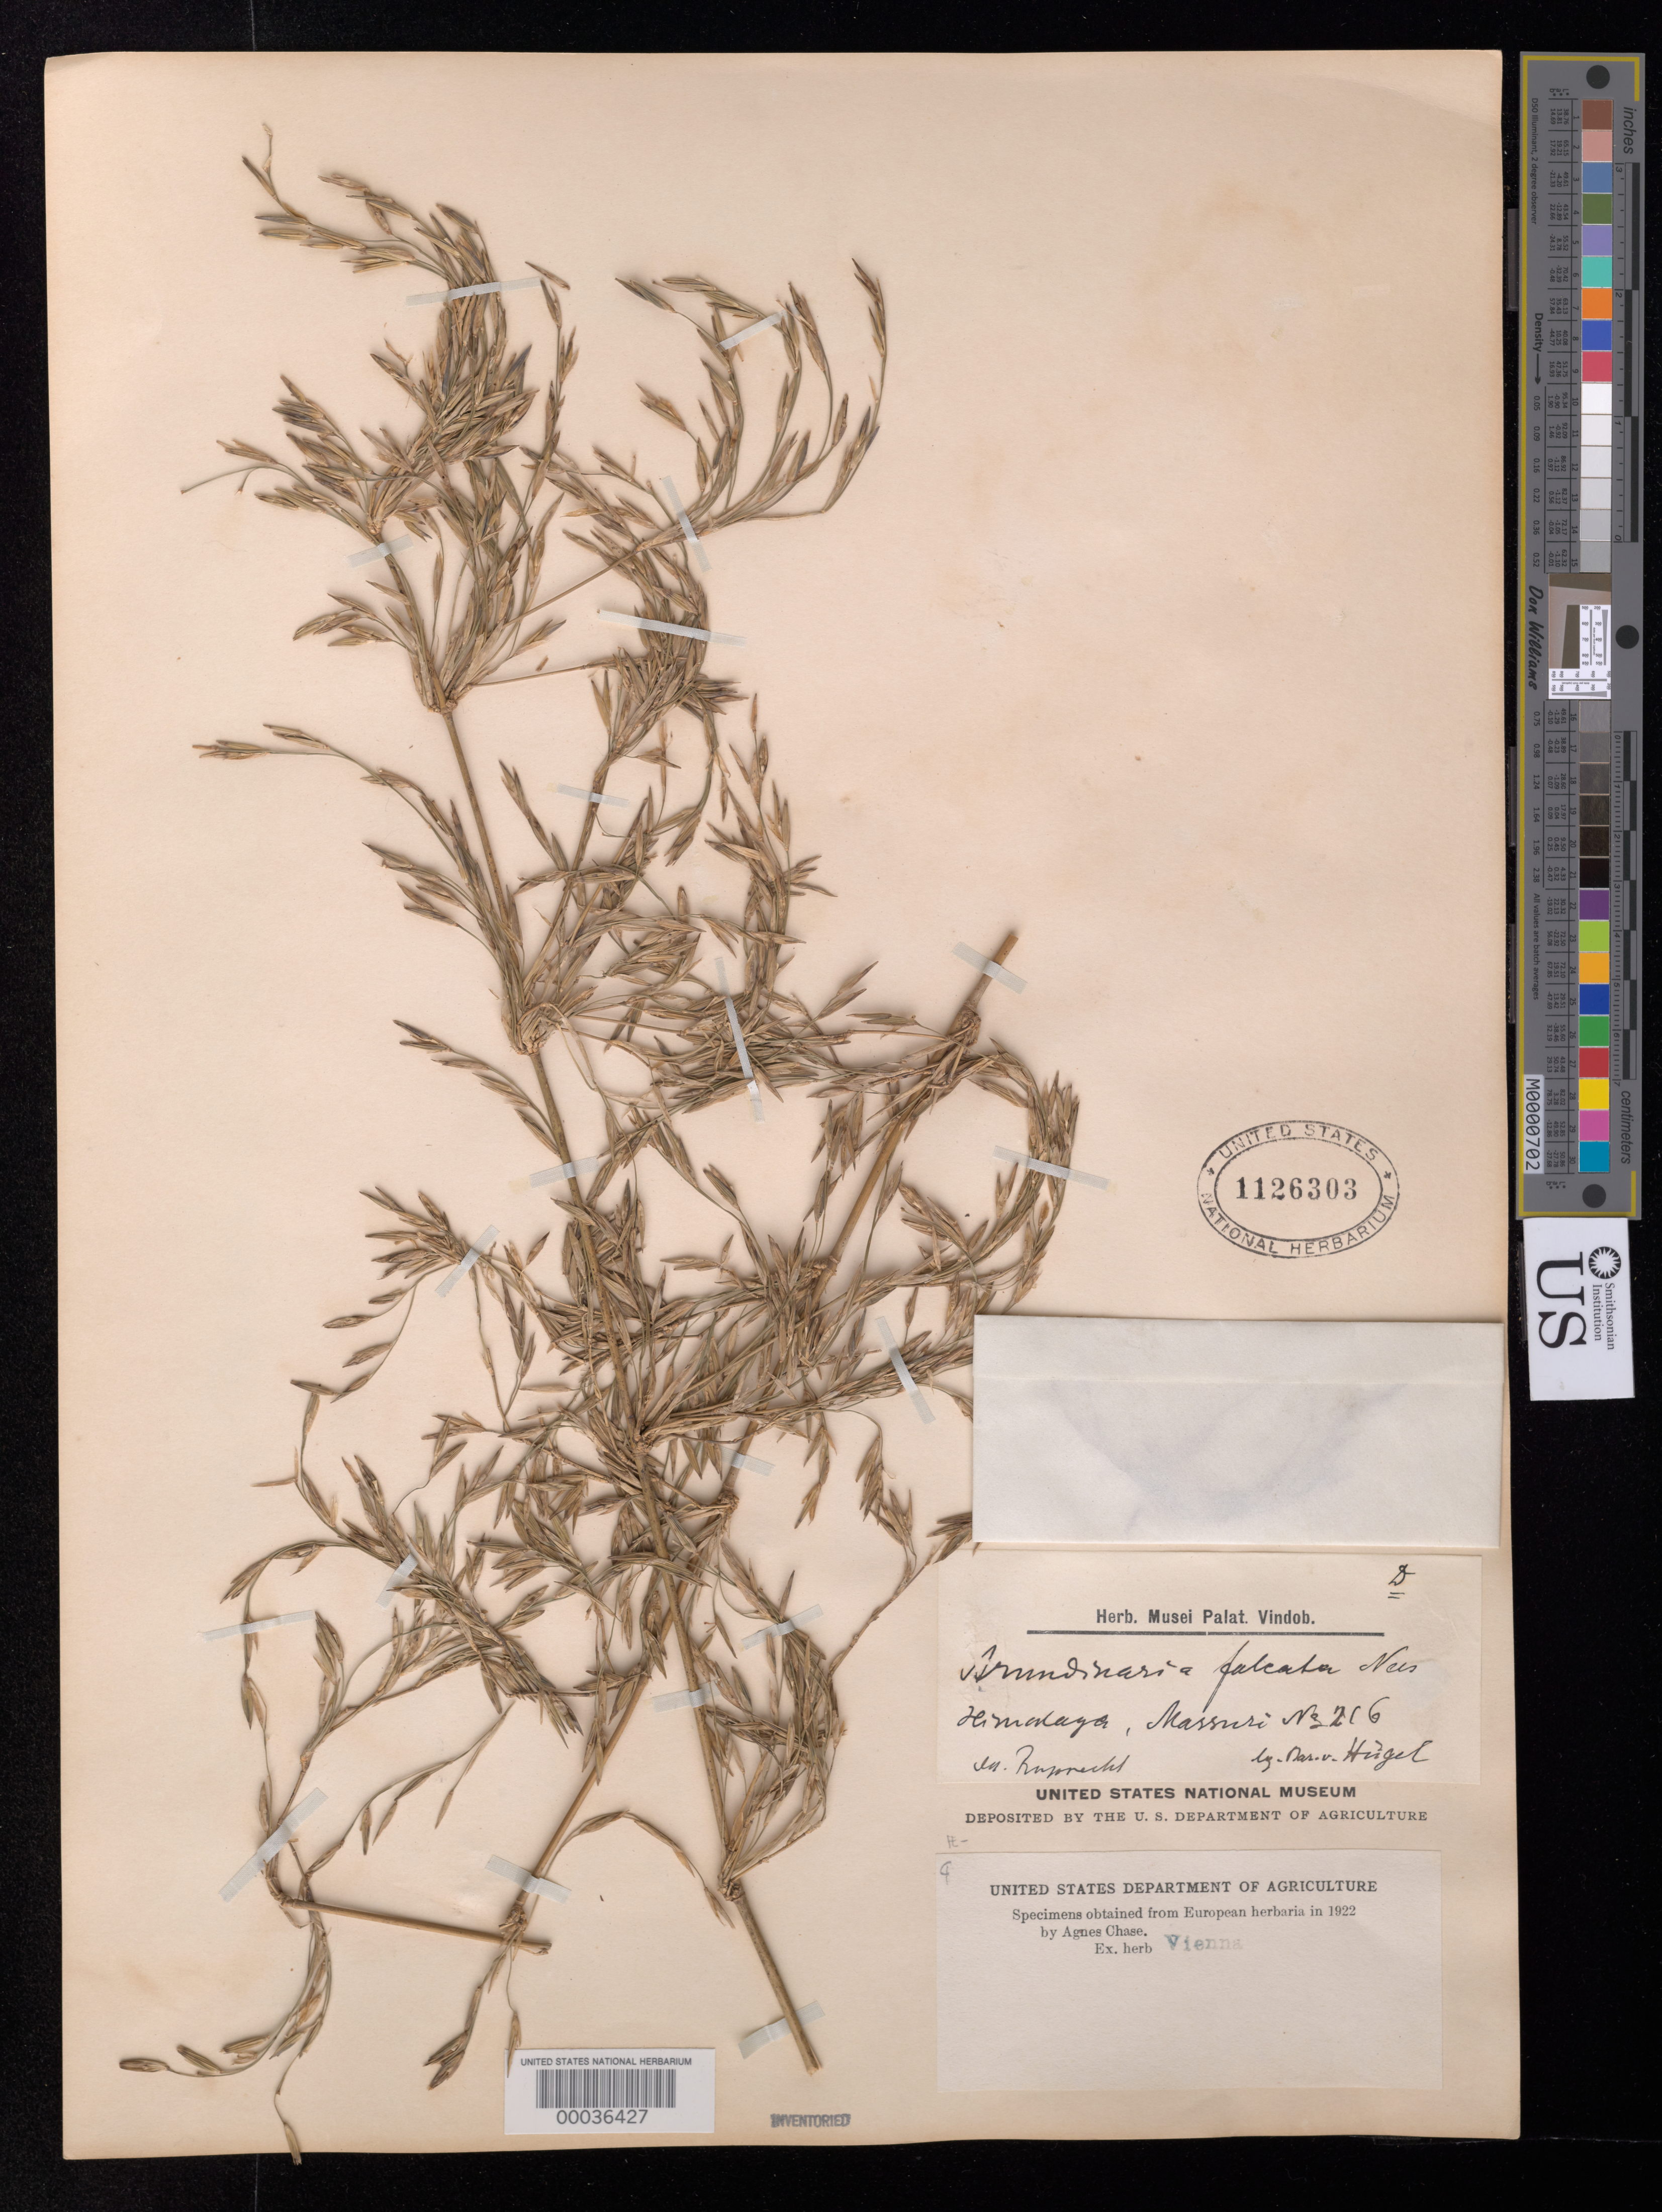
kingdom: Plantae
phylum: Tracheophyta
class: Liliopsida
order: Poales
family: Poaceae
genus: Arundinaria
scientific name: Arundinaria falcata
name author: Nees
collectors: F. J. Ruprecht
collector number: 216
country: India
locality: Massuri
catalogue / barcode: US 1126303